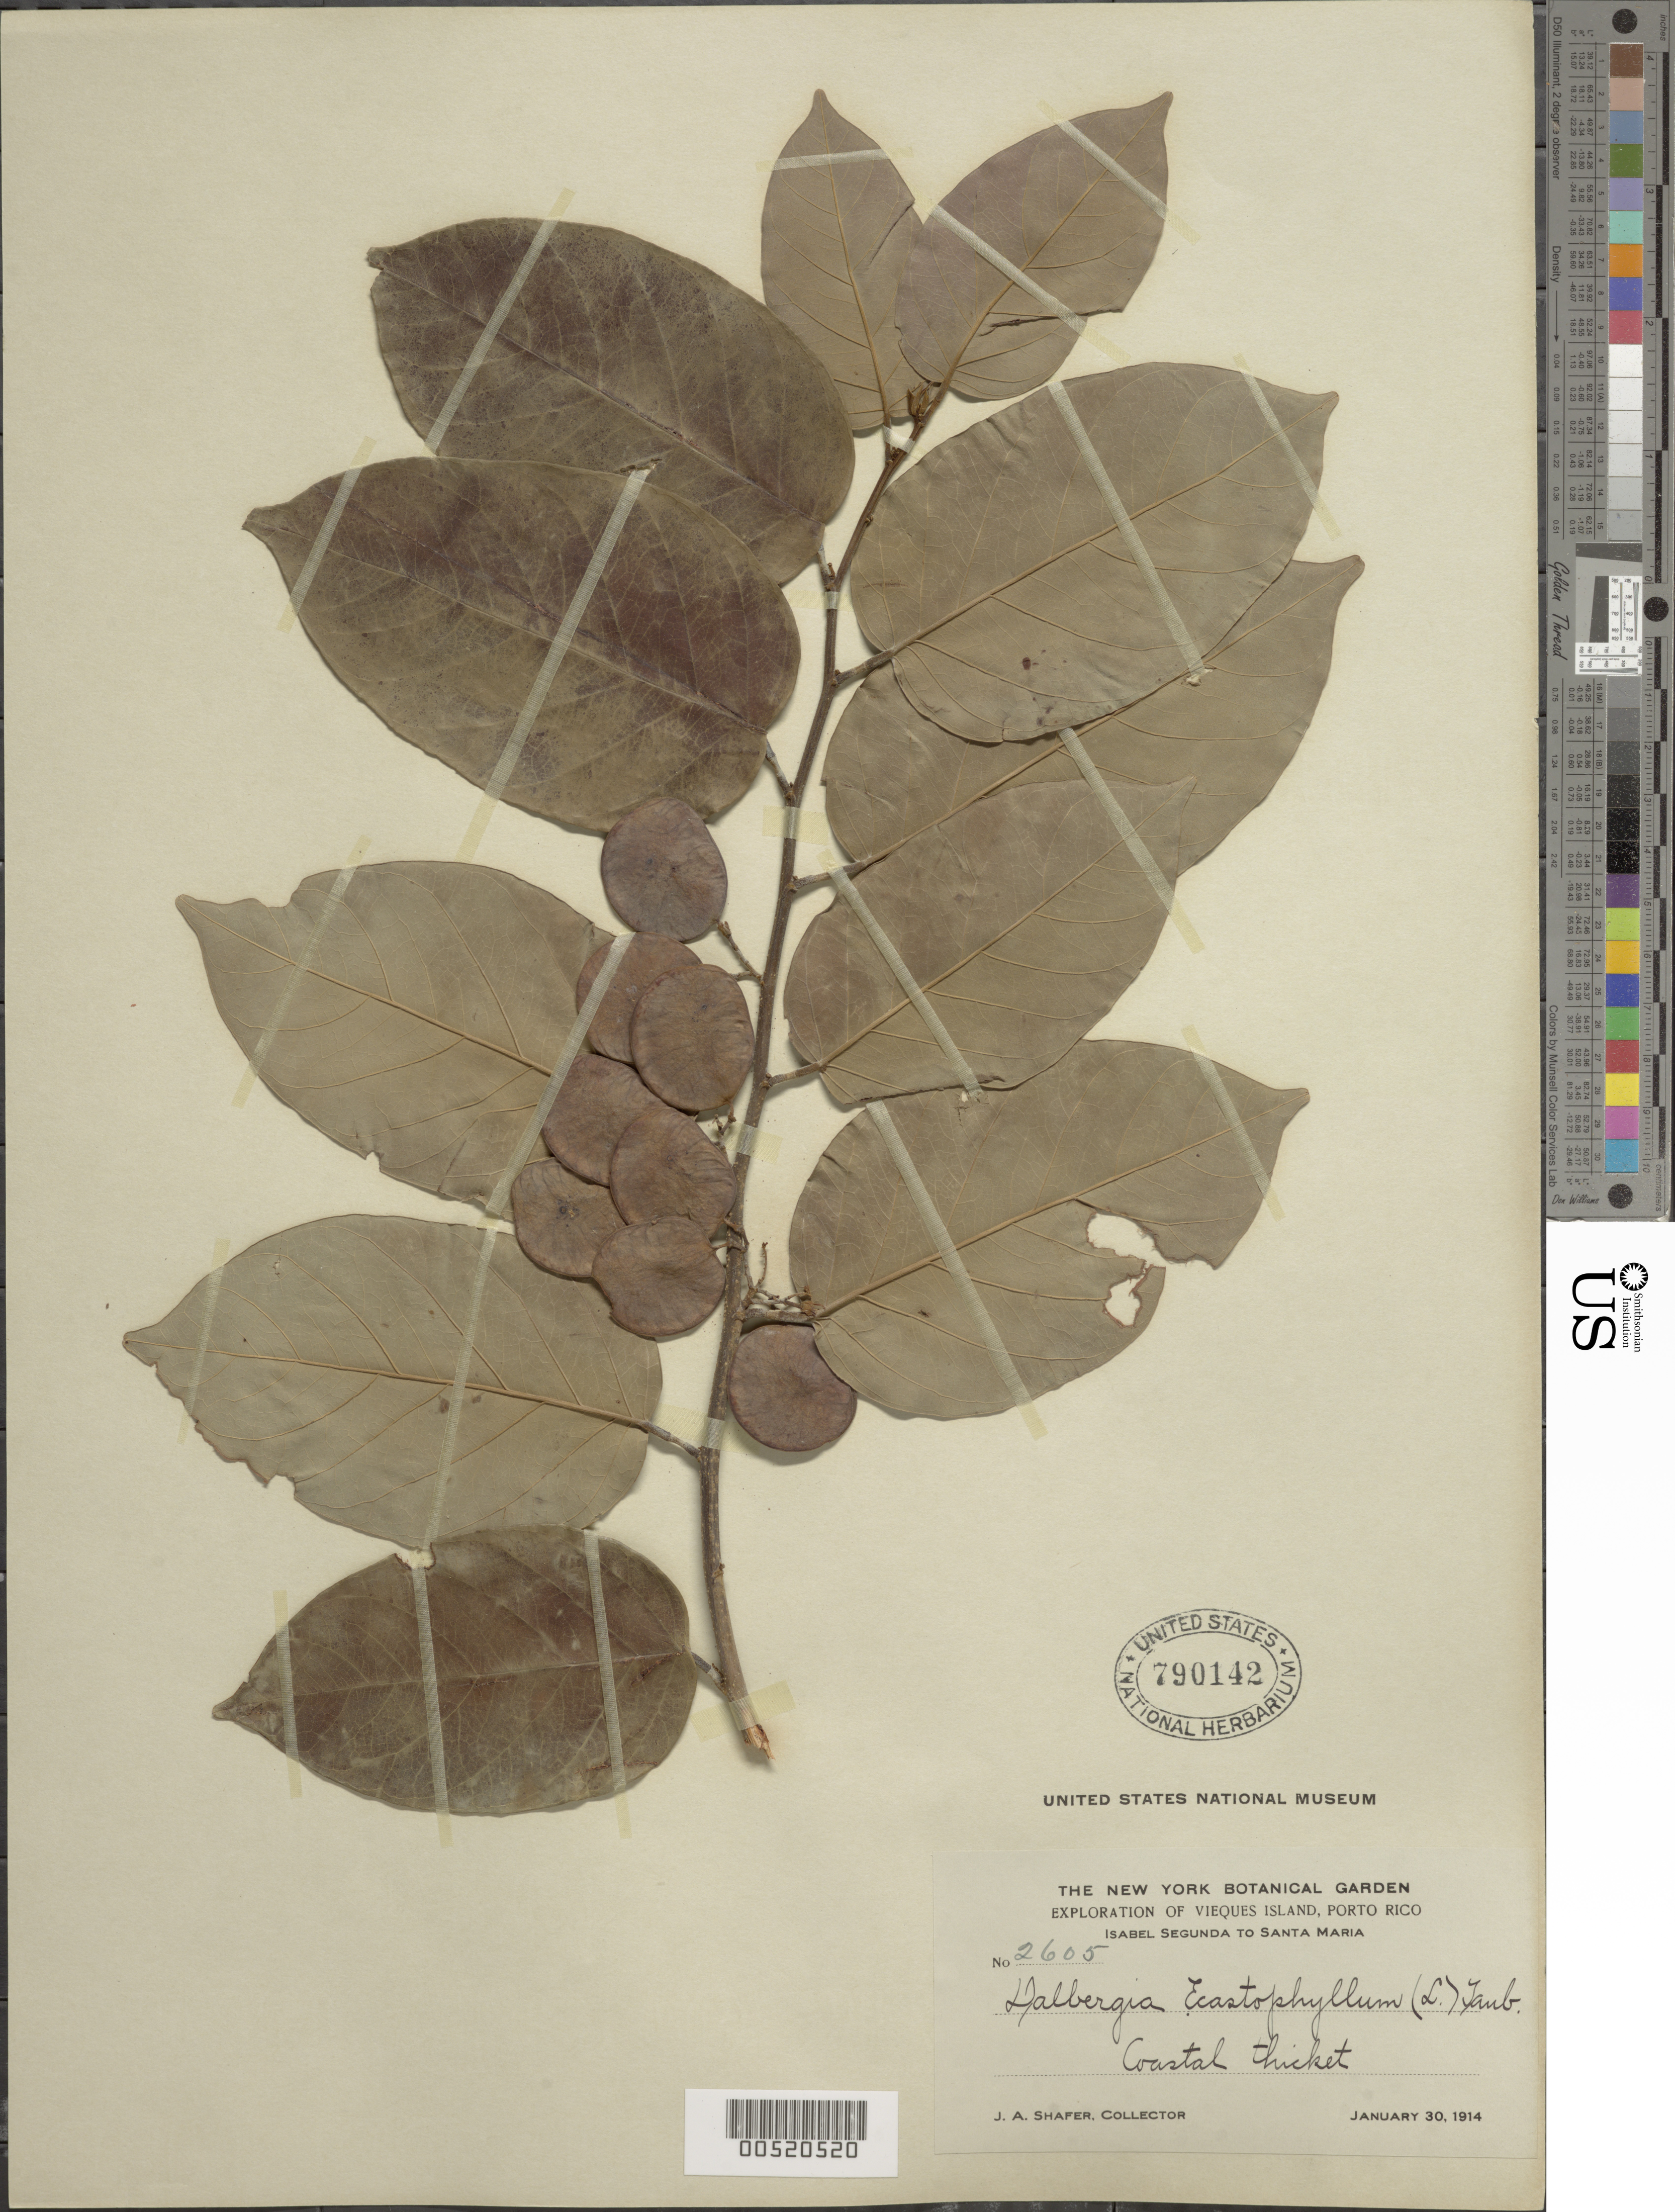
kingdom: Plantae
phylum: Tracheophyta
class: Magnoliopsida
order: Fabales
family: Fabaceae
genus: Dalbergia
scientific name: Dalbergia hecastophyllum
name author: (L.) Taub.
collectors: J. A. Shafer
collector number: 2605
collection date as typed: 30 Jan 1914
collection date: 1914-01-30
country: Puerto Rico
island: Greater Antilles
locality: Vieques Island: Isabel Segunda to Santa Maria. Coastal thicket.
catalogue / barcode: US 790142